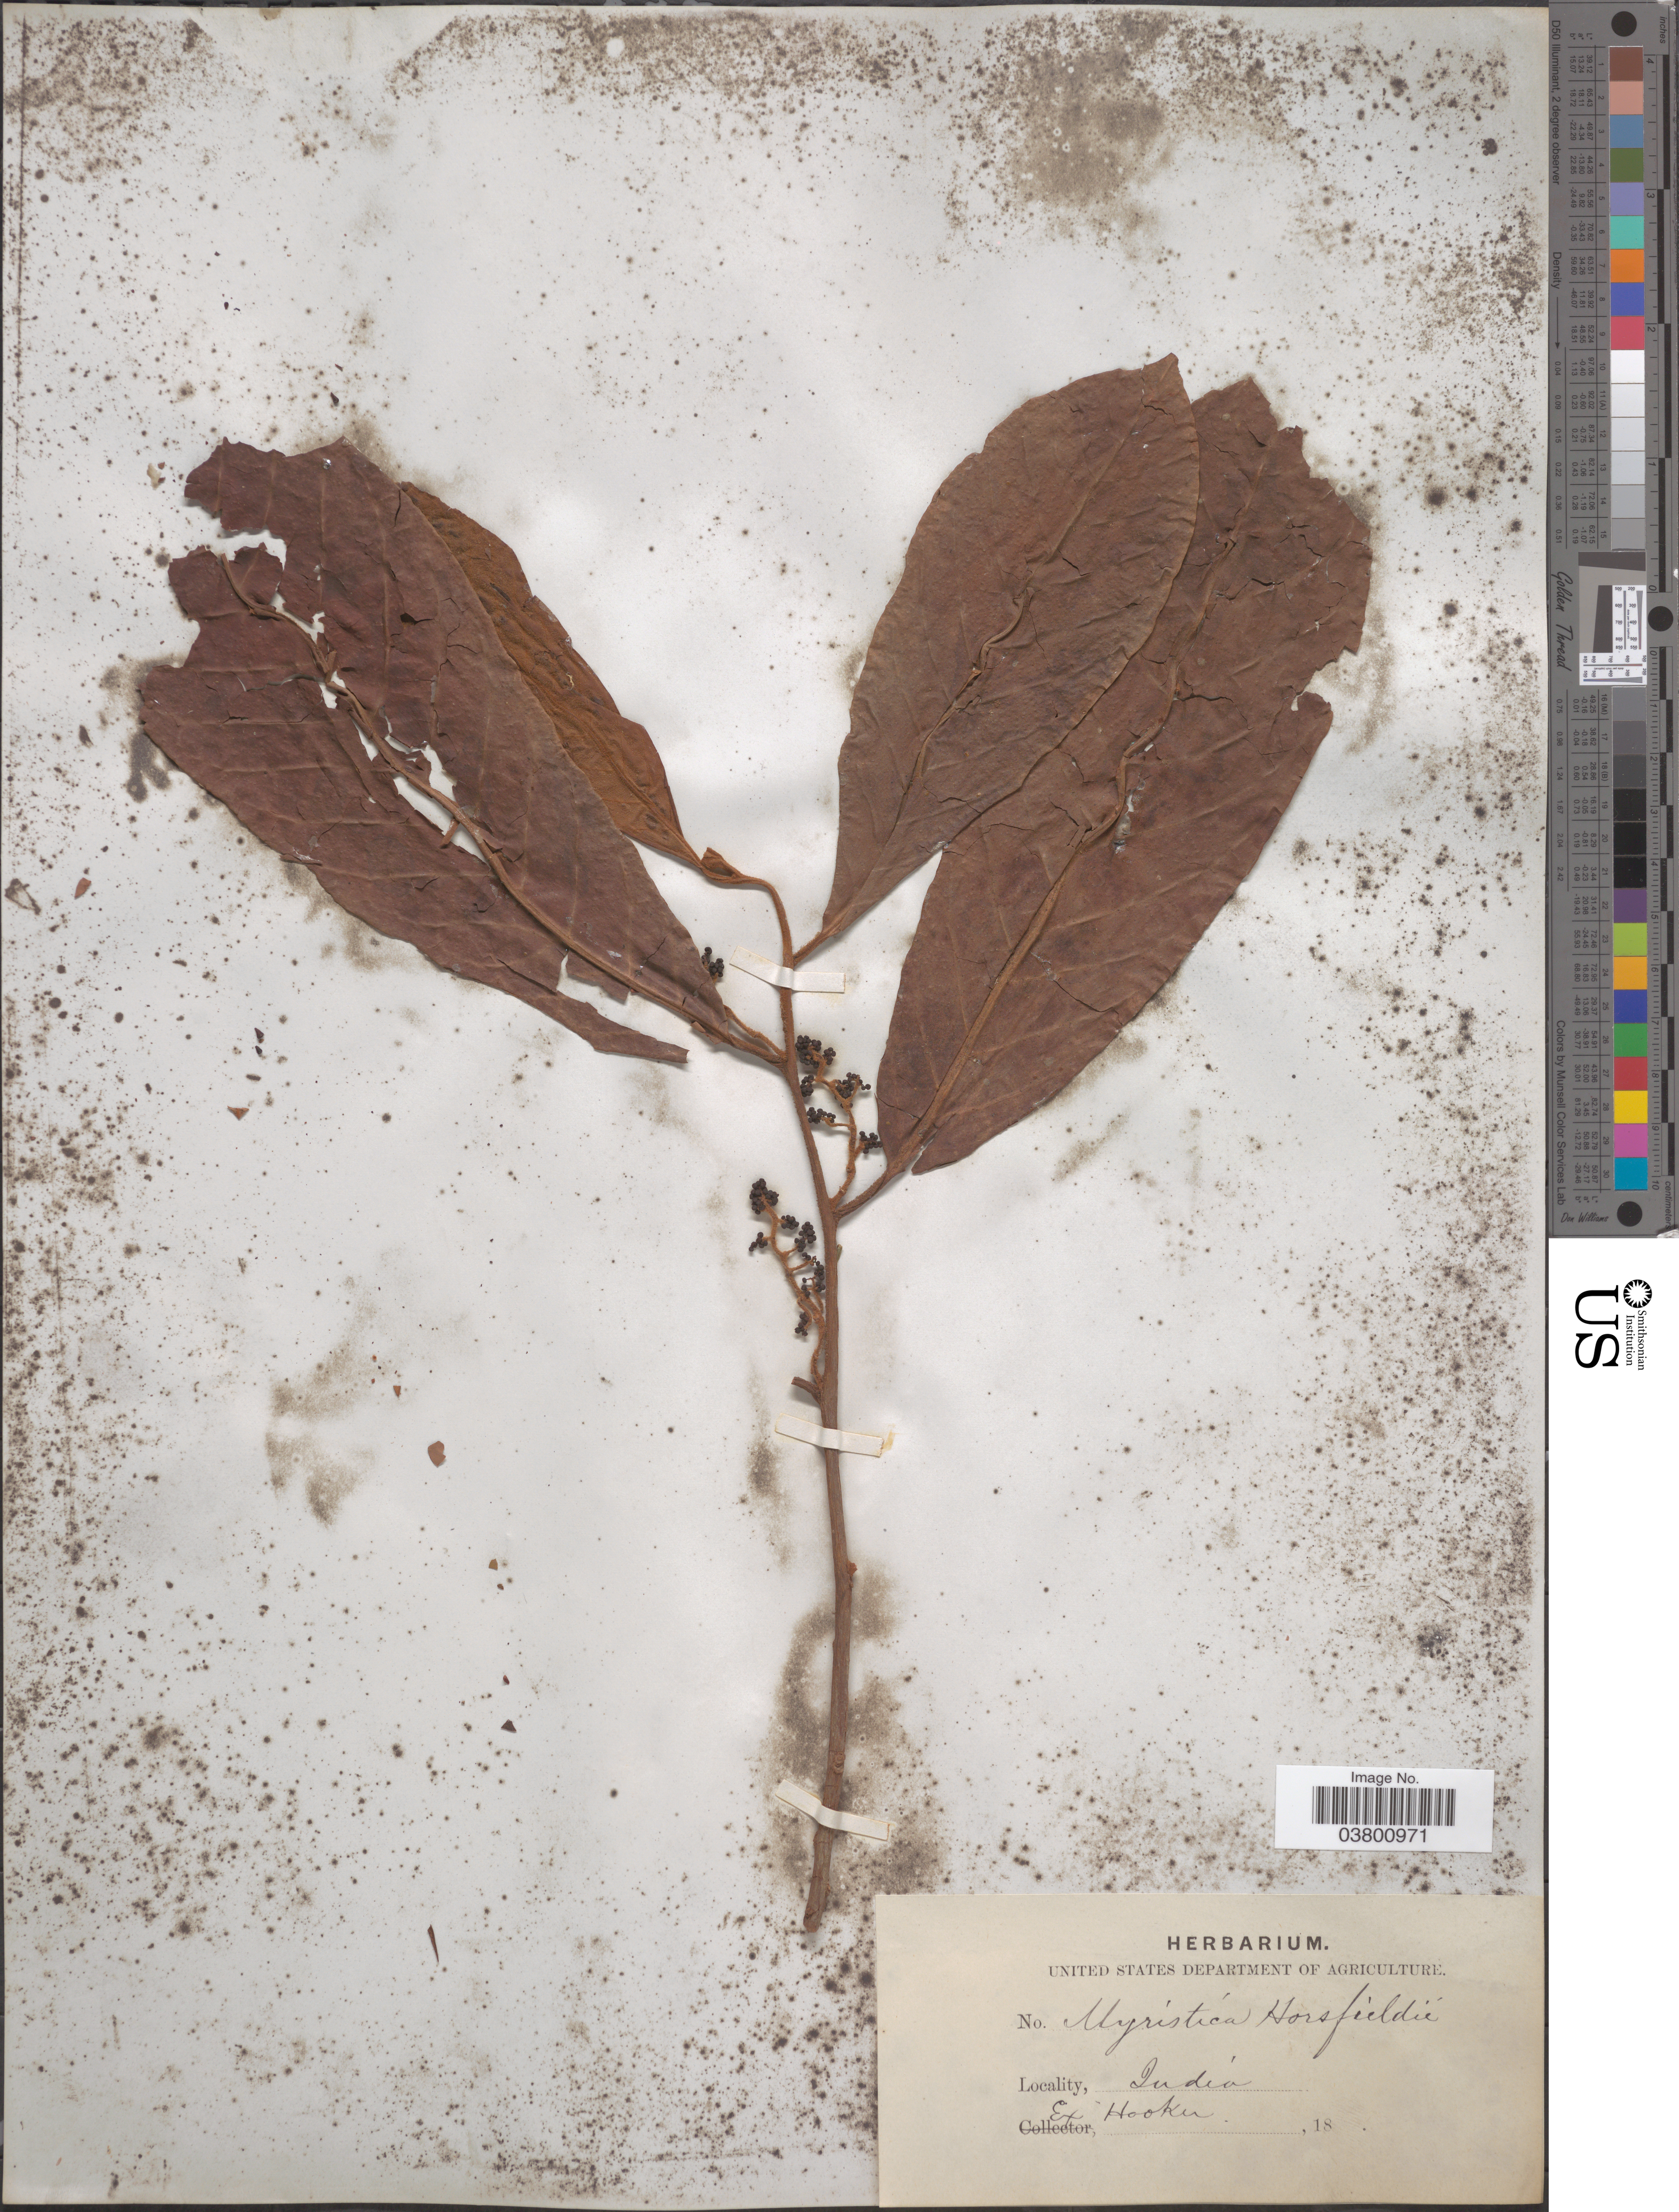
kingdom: Plantae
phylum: Tracheophyta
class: Magnoliopsida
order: Magnoliales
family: Myristicaceae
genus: Horsfieldia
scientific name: Horsfieldia iryaghedhi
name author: (Gaertn.) Warb.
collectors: -. Hooker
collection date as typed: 18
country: India